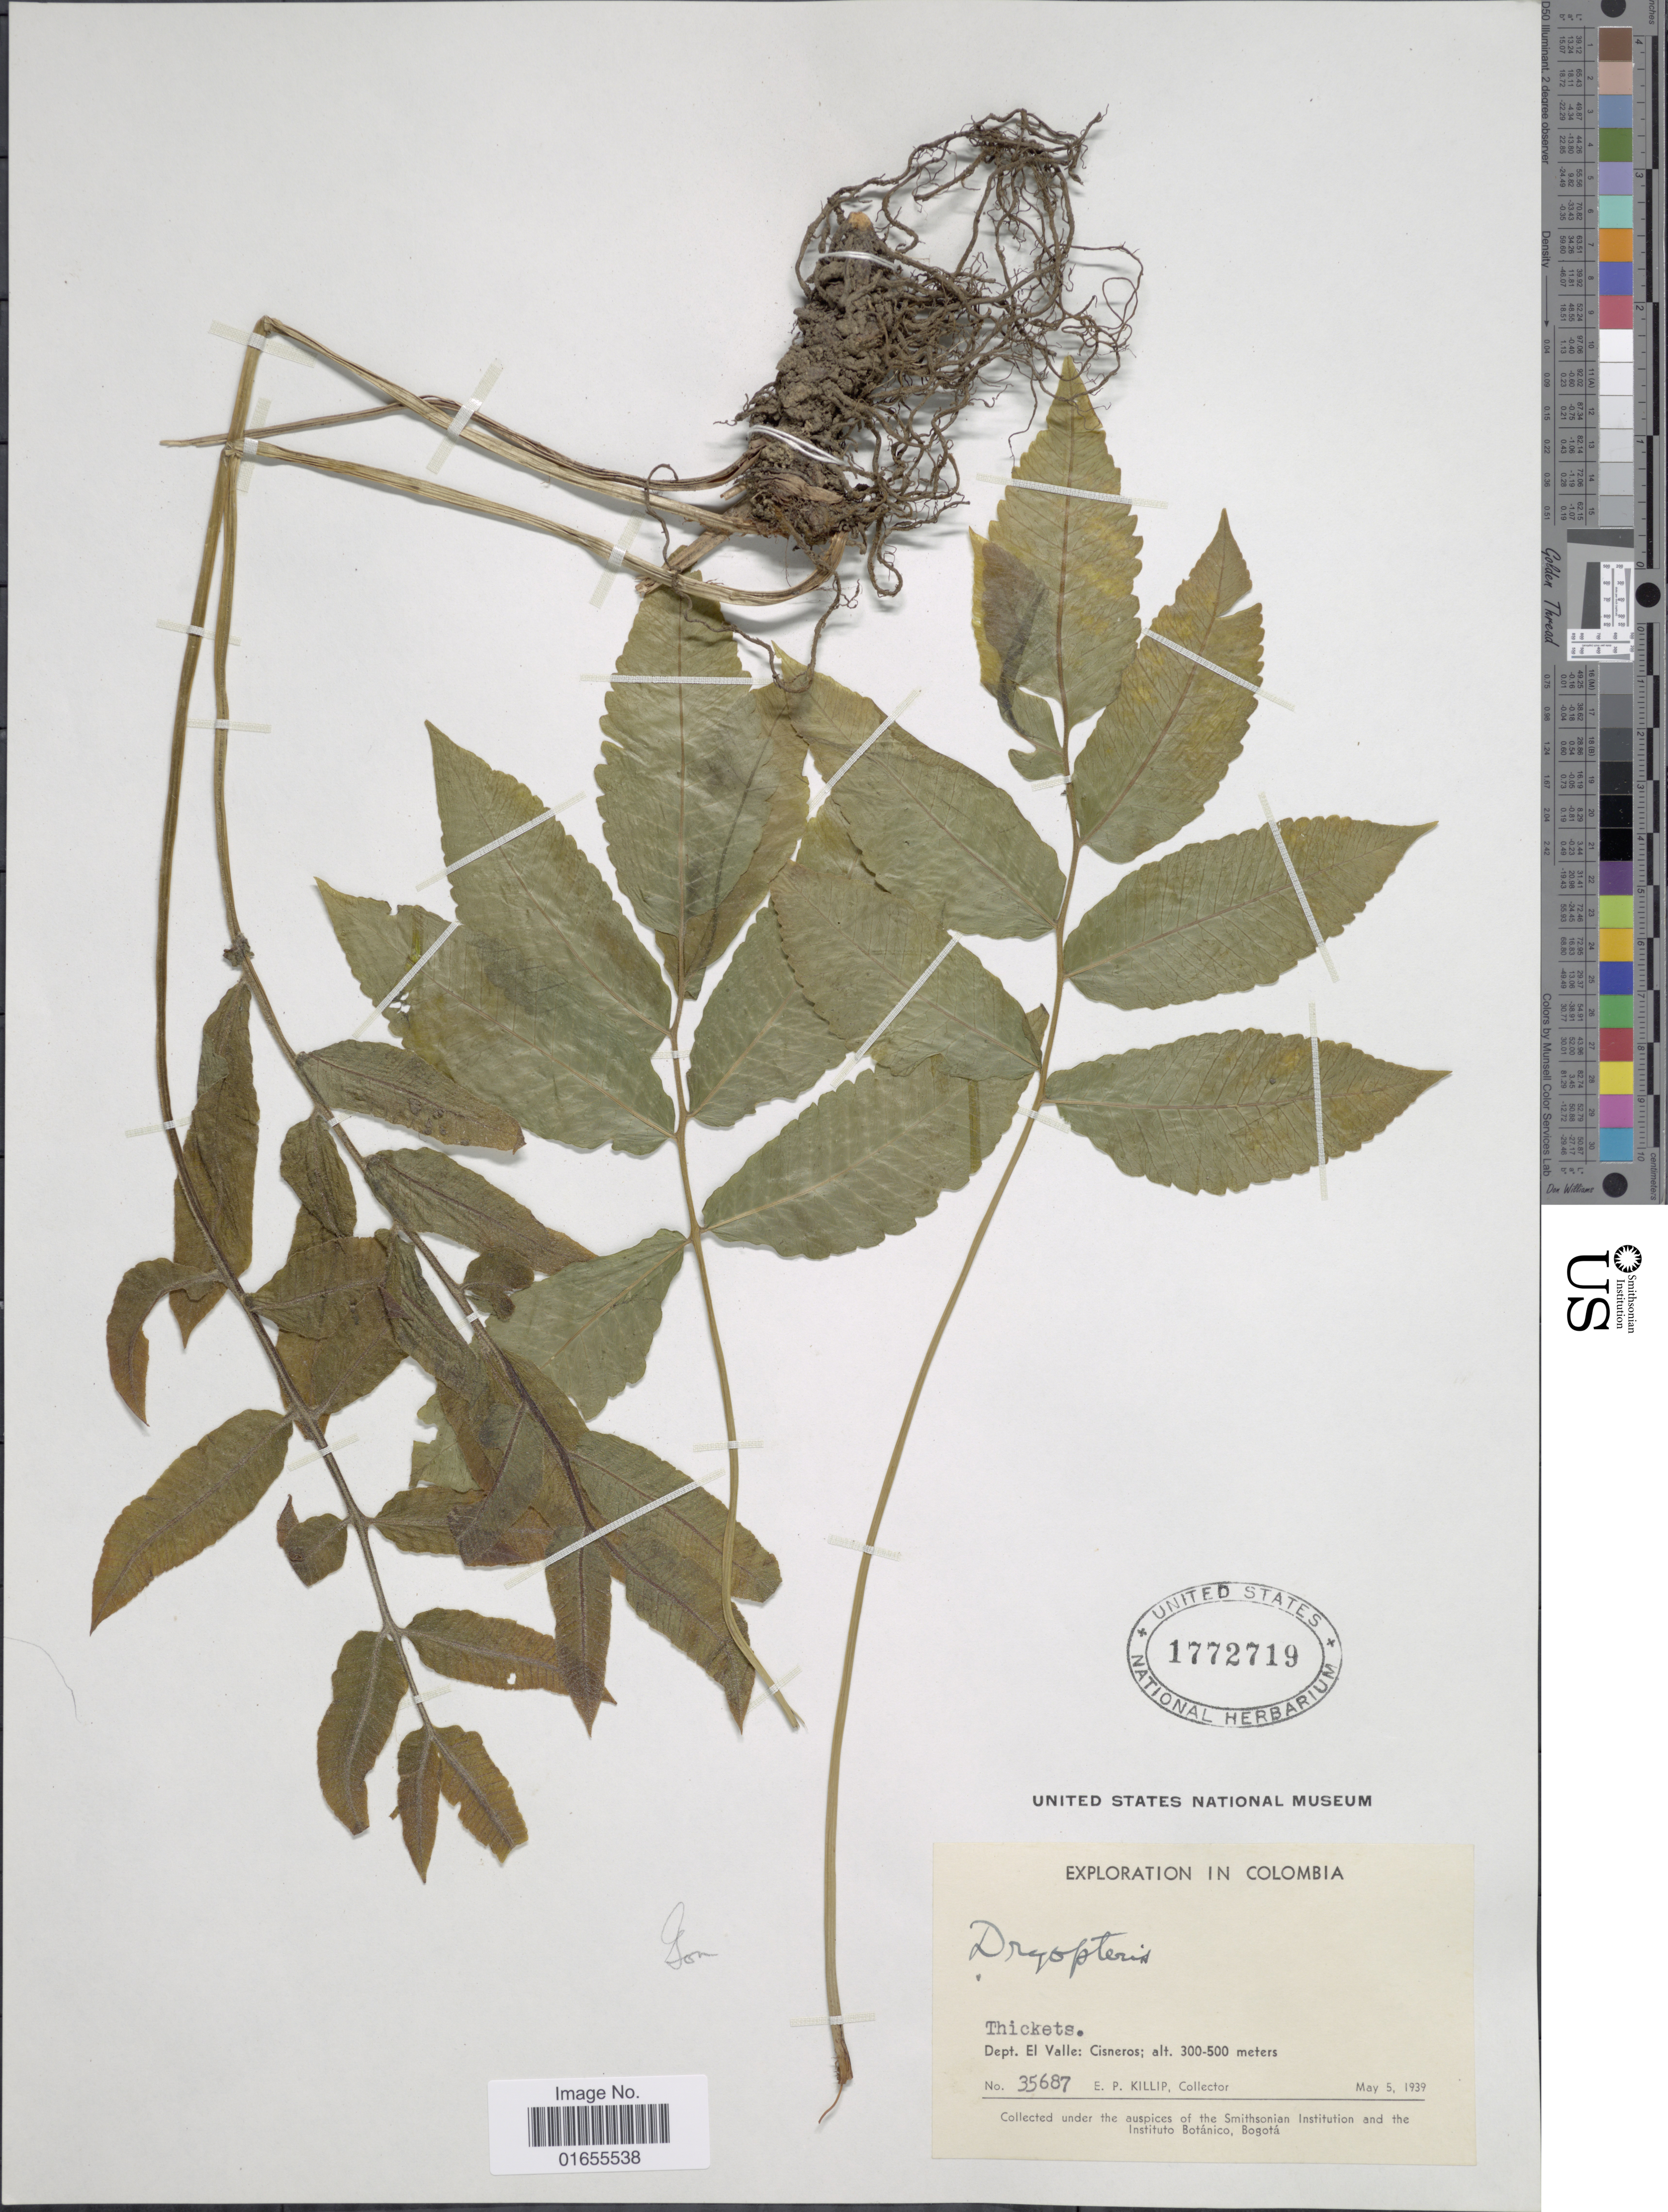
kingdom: Plantae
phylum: Tracheophyta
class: Polypodiopsida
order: Polypodiales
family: Thelypteridaceae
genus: Goniopteris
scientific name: Goniopteris poiteana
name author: (Bory) Ching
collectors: E. P. Killip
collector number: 35687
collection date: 1939-05-05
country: Colombia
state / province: Valle del Cauca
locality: Dept. El Valle: Cisneros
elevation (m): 300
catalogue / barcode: US 1772719